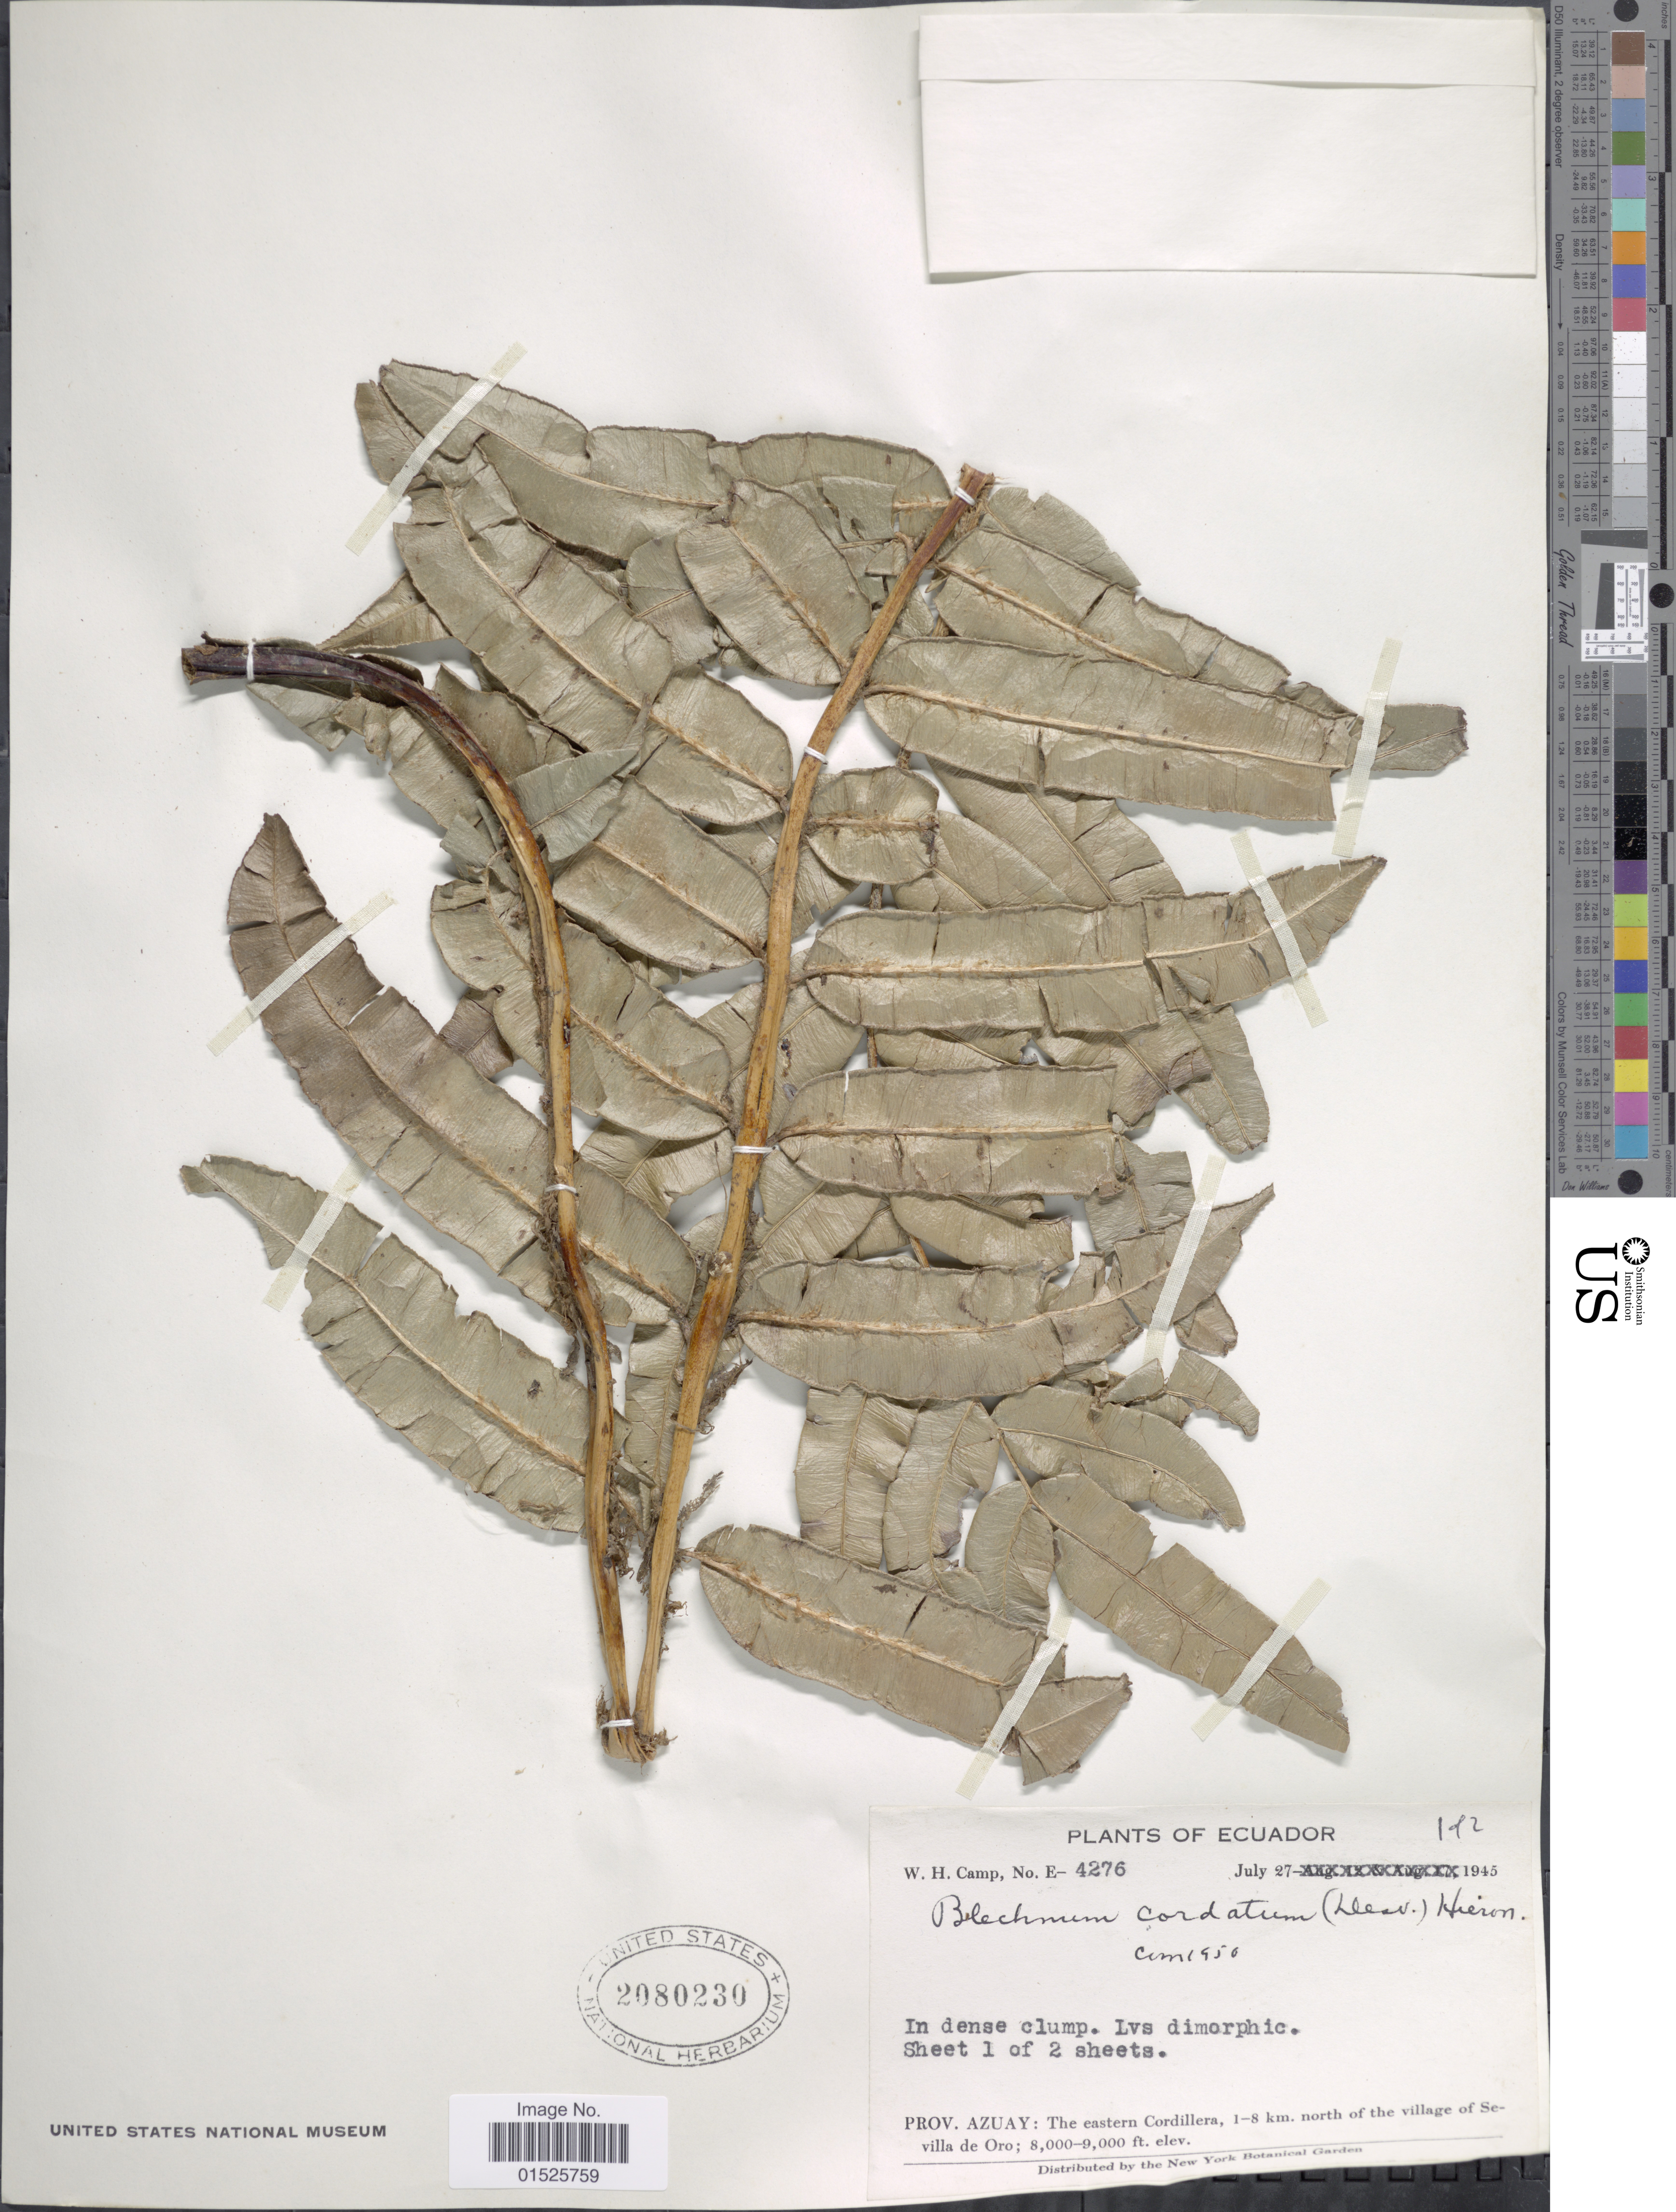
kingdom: Plantae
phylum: Tracheophyta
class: Polypodiopsida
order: Polypodiales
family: Blechnaceae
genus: Blechnum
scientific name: Blechnum cordatum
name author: (Desv.) Hieron.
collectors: W. H. Camp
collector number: E- 4276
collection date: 1945-07-27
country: Ecuador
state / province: Azuay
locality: The eastern Cordillera, 1-8 km. north of the village of Sevilla de Oro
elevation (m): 2438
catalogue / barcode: US 2080230